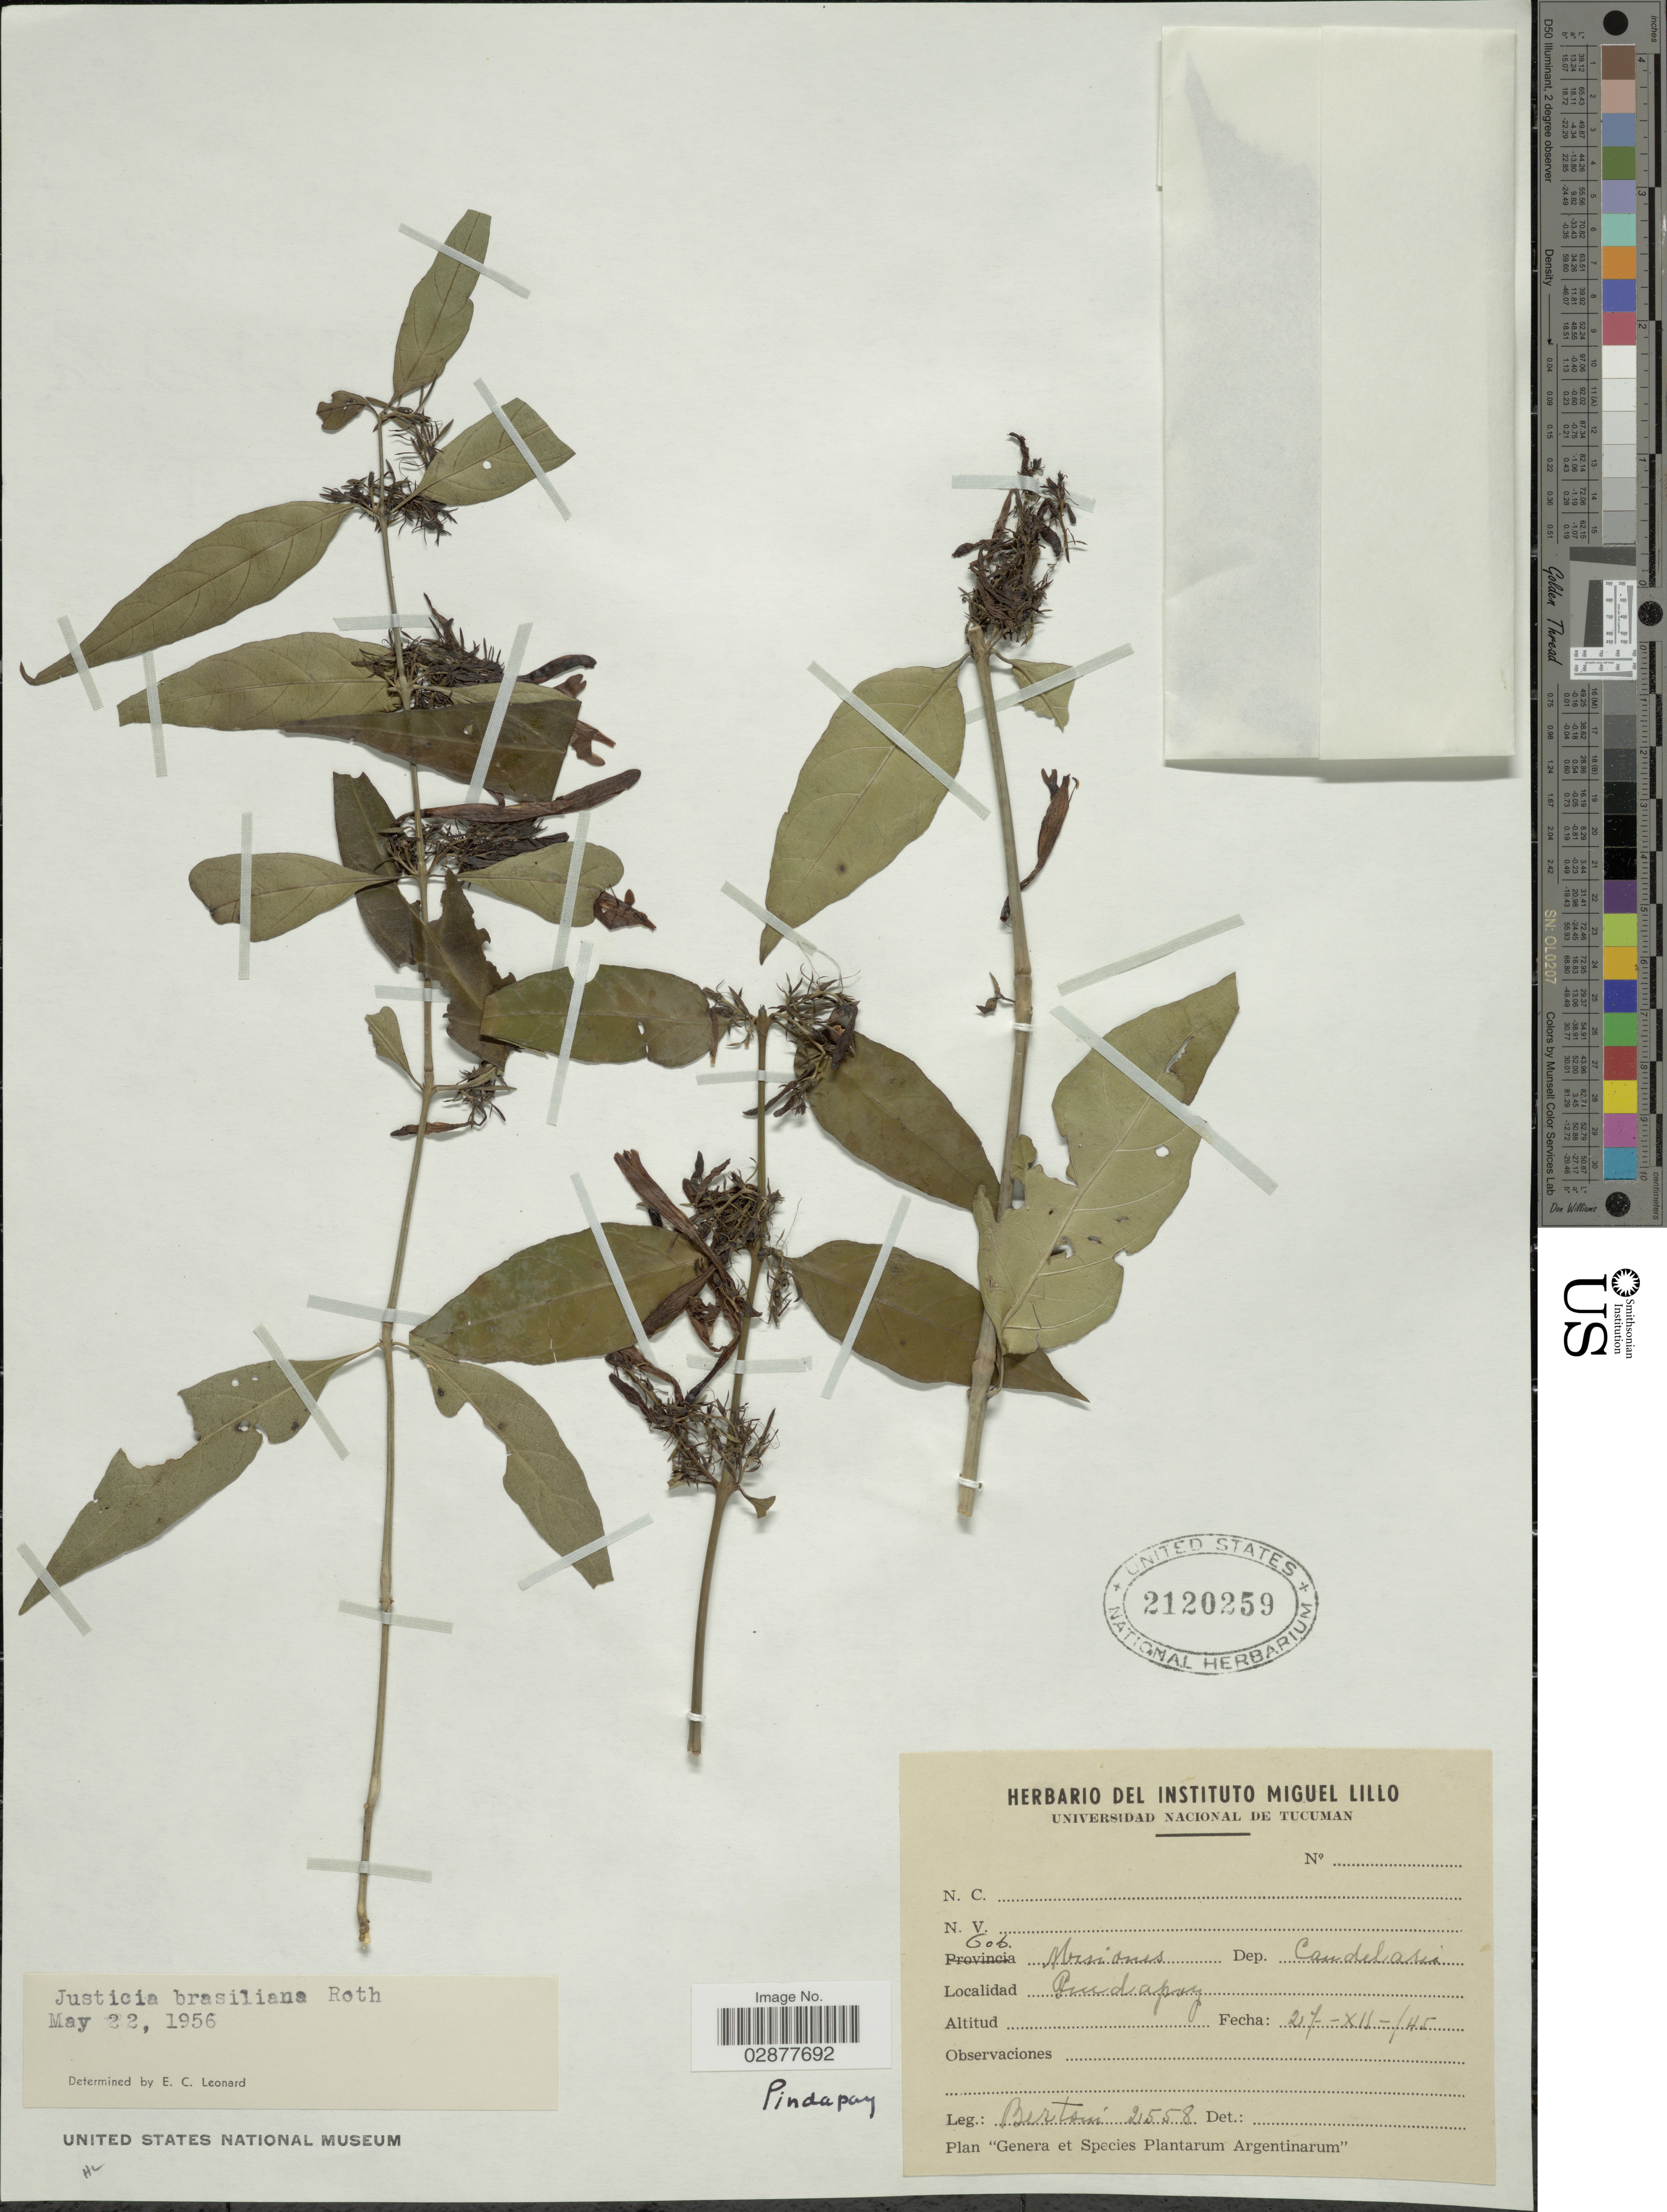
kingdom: Plantae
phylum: Tracheophyta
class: Magnoliopsida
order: Lamiales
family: Acanthaceae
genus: Justicia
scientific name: Justicia brasiliana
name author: Roth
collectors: -- Bertoni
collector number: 2558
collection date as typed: Transcribed d/m/y: 27/12/45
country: Argentina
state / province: Misiones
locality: Gob. Misiones, Dep. Candelaria, Pindapoy.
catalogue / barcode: US 2120259